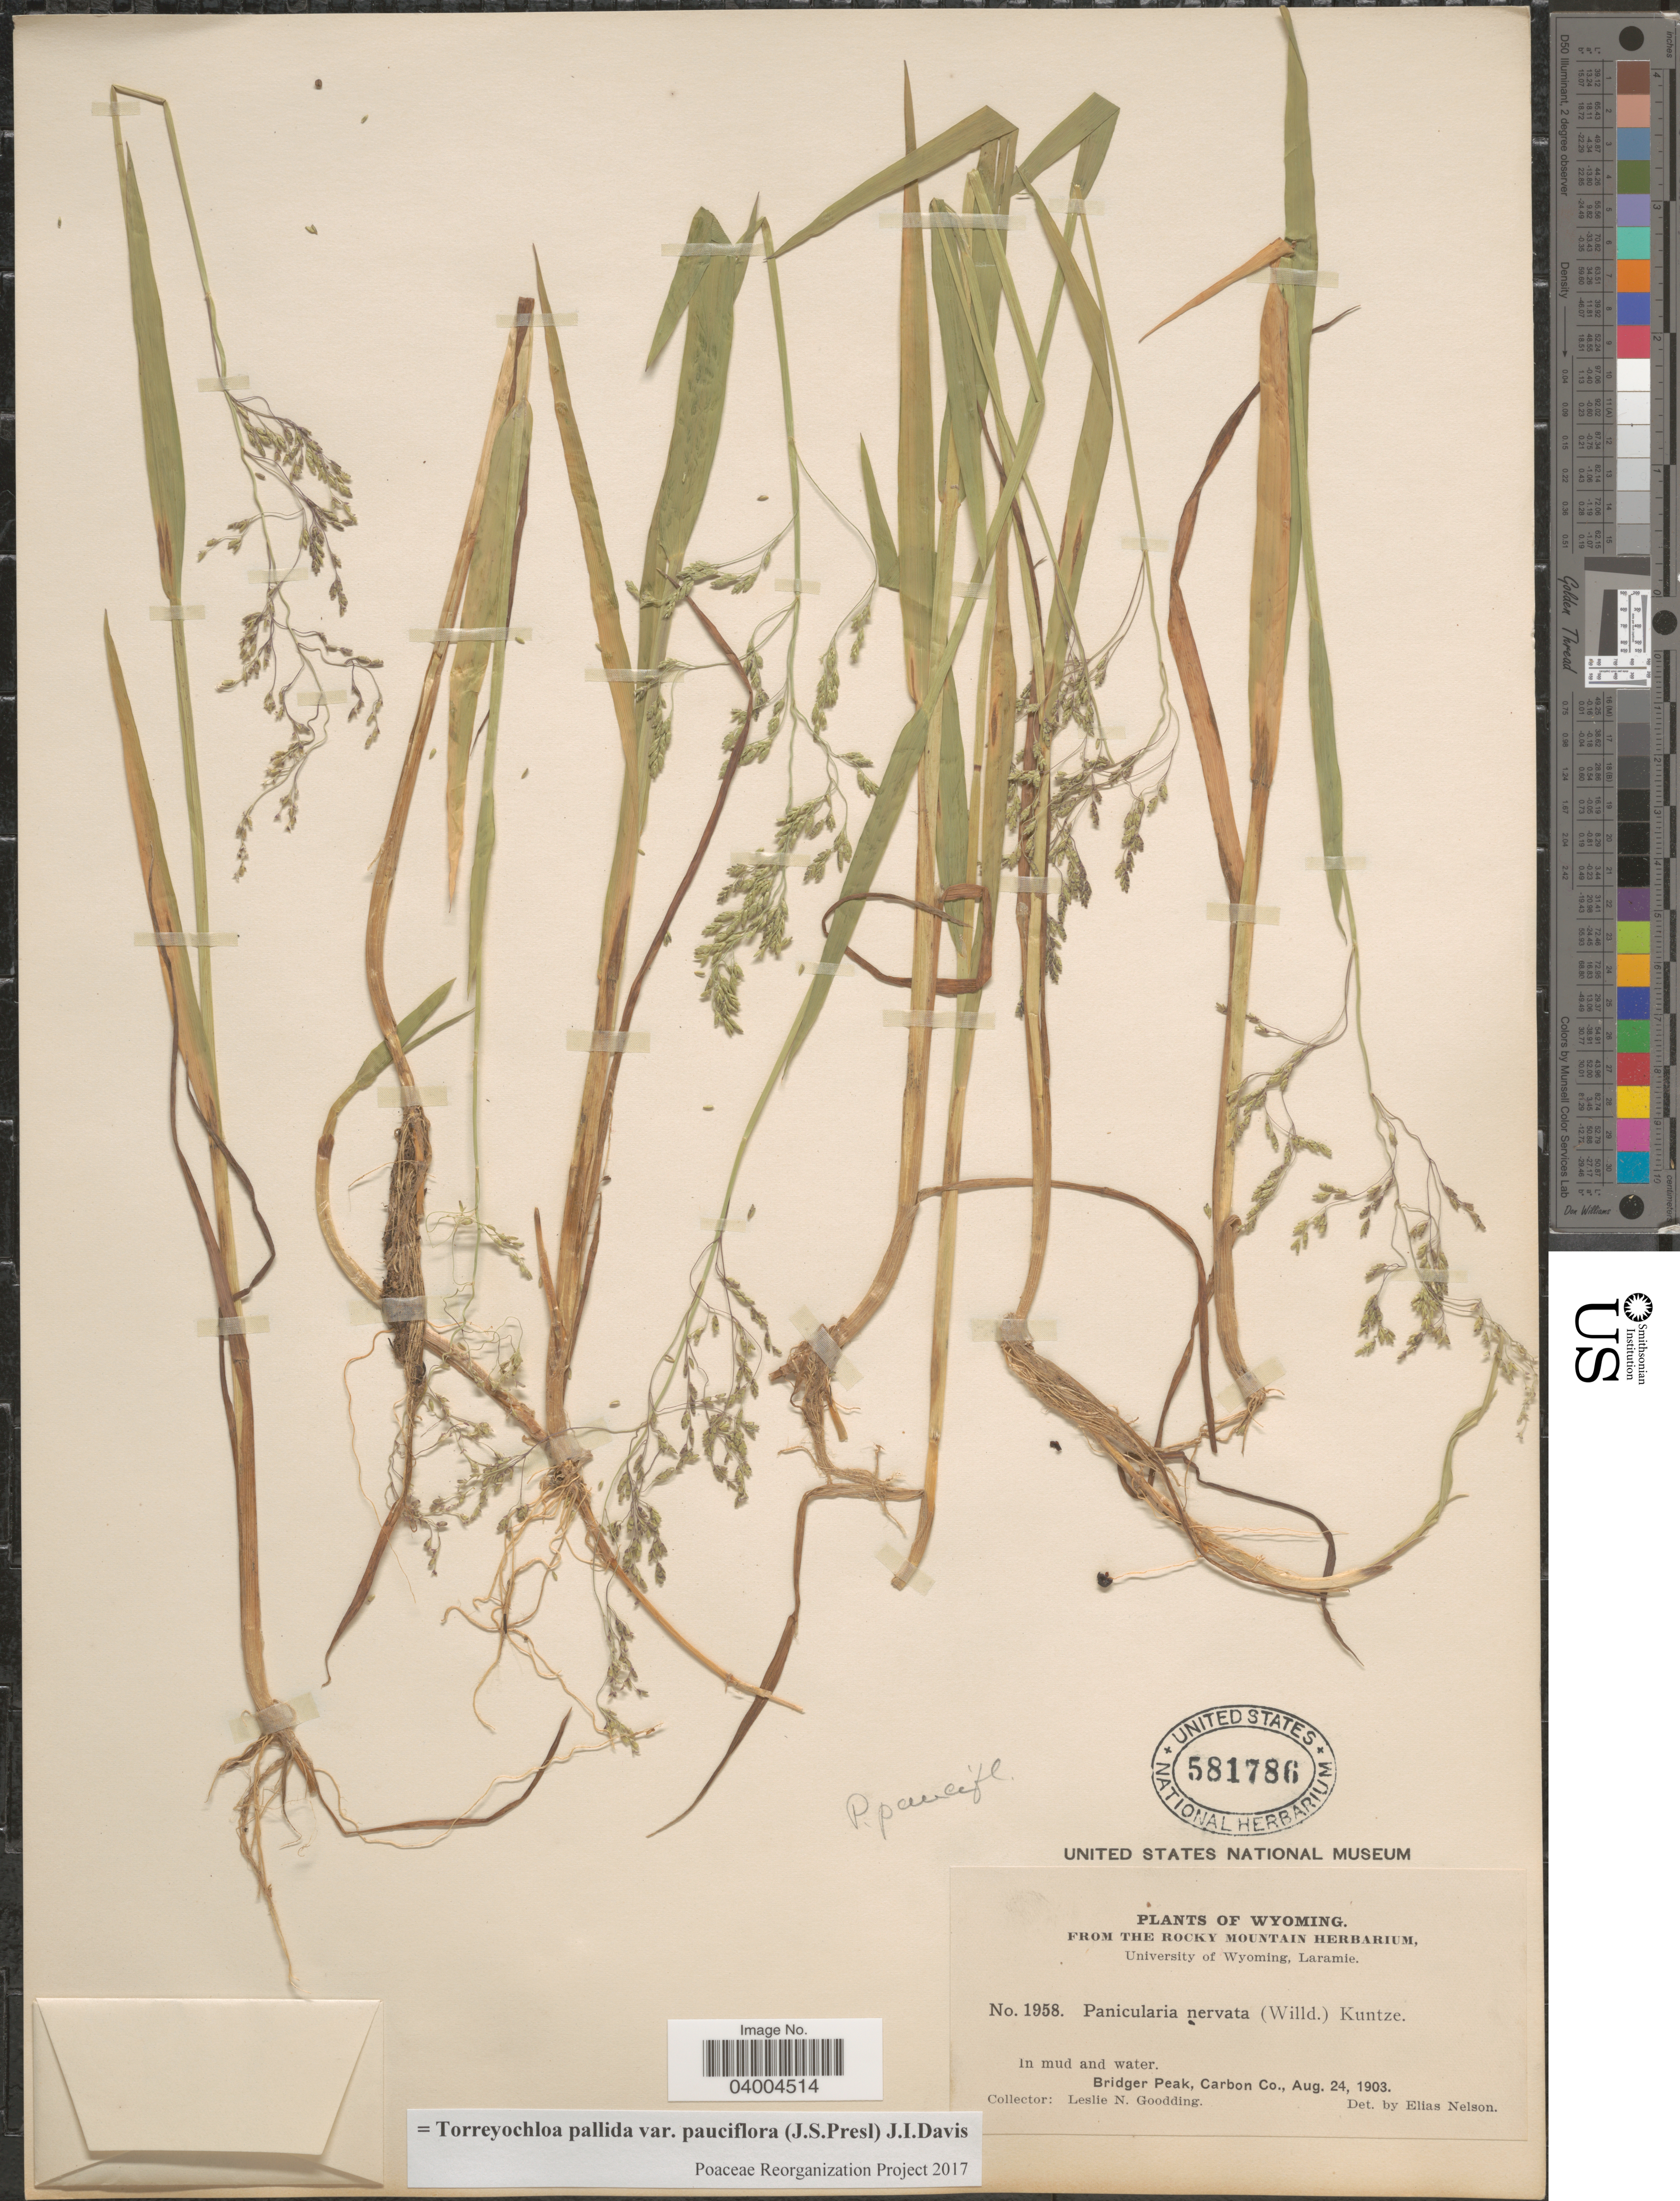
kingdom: Plantae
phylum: Tracheophyta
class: Liliopsida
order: Poales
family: Poaceae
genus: Torreyochloa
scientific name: Torreyochloa pallida var. pauciflora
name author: (J. Presl) J.I. Davis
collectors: L. N. Goodding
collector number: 1958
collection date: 1903-08-24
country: United States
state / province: Wyoming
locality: Bridger Peak, Carbon Co.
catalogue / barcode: US 581786